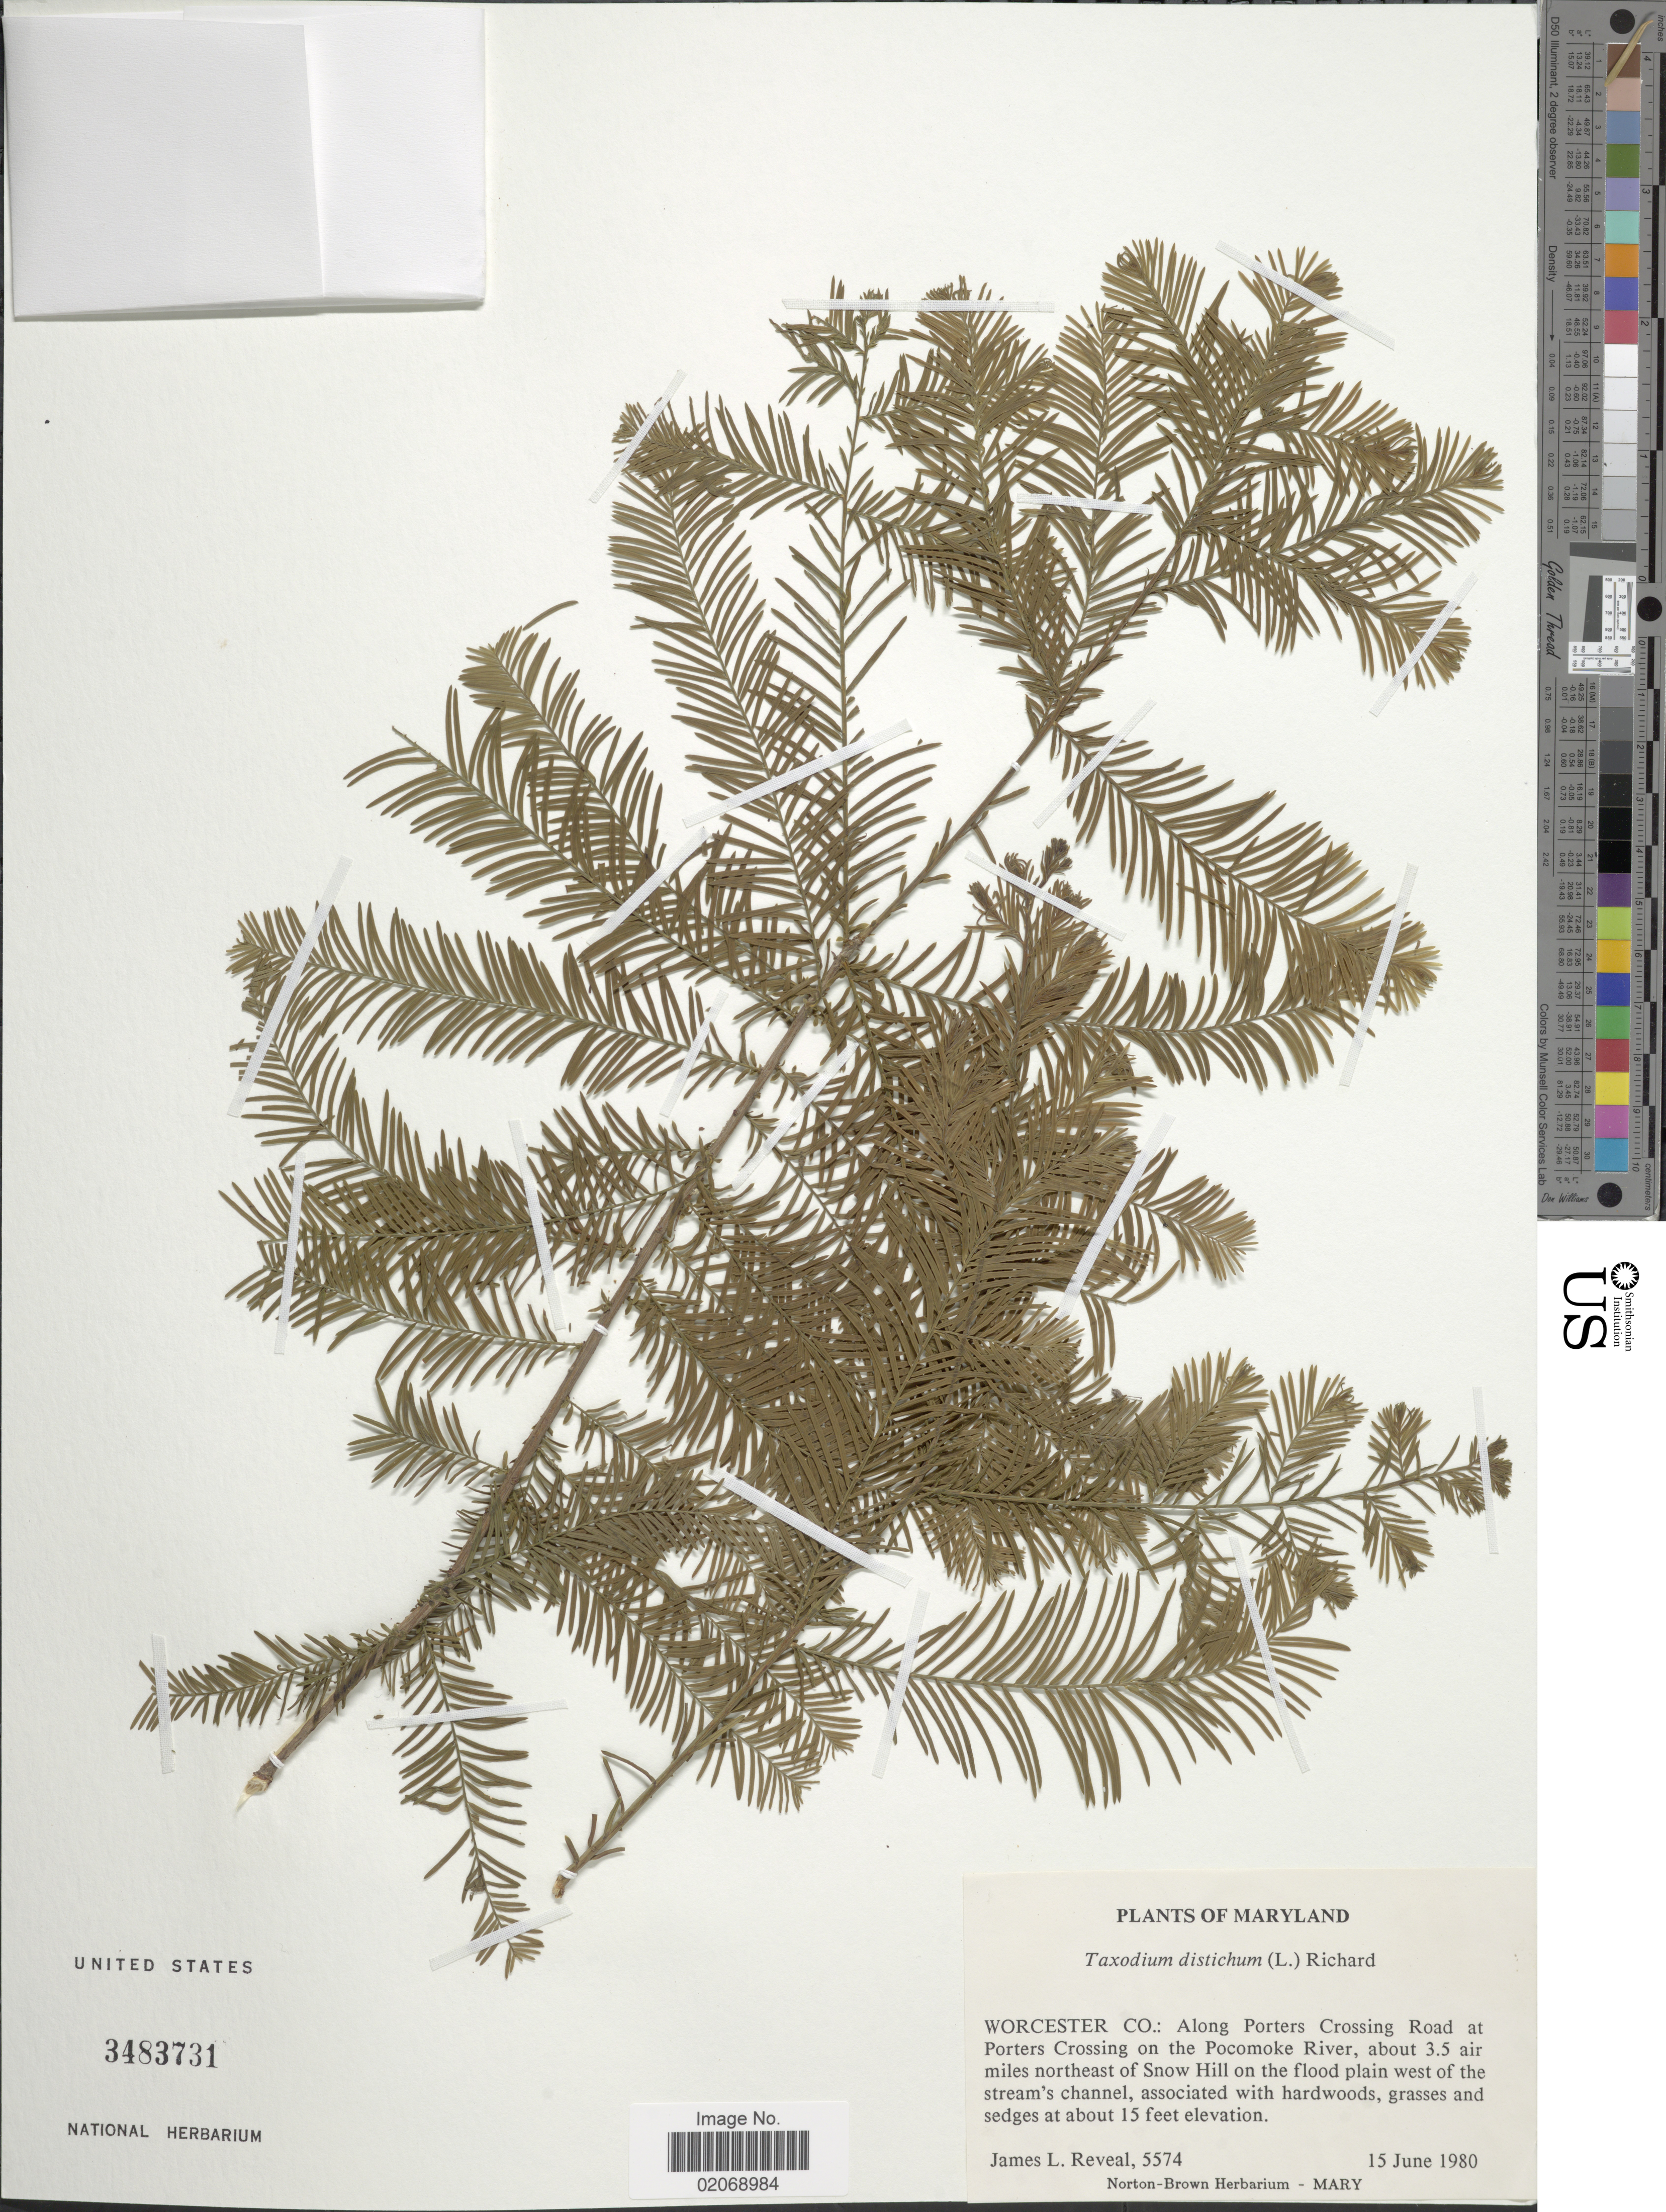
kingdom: Plantae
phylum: Tracheophyta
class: Pinopsida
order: Pinales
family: Cupressaceae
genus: Taxodium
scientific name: Taxodium distichum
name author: (L.) Rich.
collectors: J. L. Reveal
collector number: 5574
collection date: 1980-06-15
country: United States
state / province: Maryland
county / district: Worcester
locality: Worcester Co.: Along Porters Crossing Road at Porters Crossing on the Pocomoke River, about 3.5 air miles northeast of Snow Hill on the flood plain west of the stream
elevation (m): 5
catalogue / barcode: US 3483731